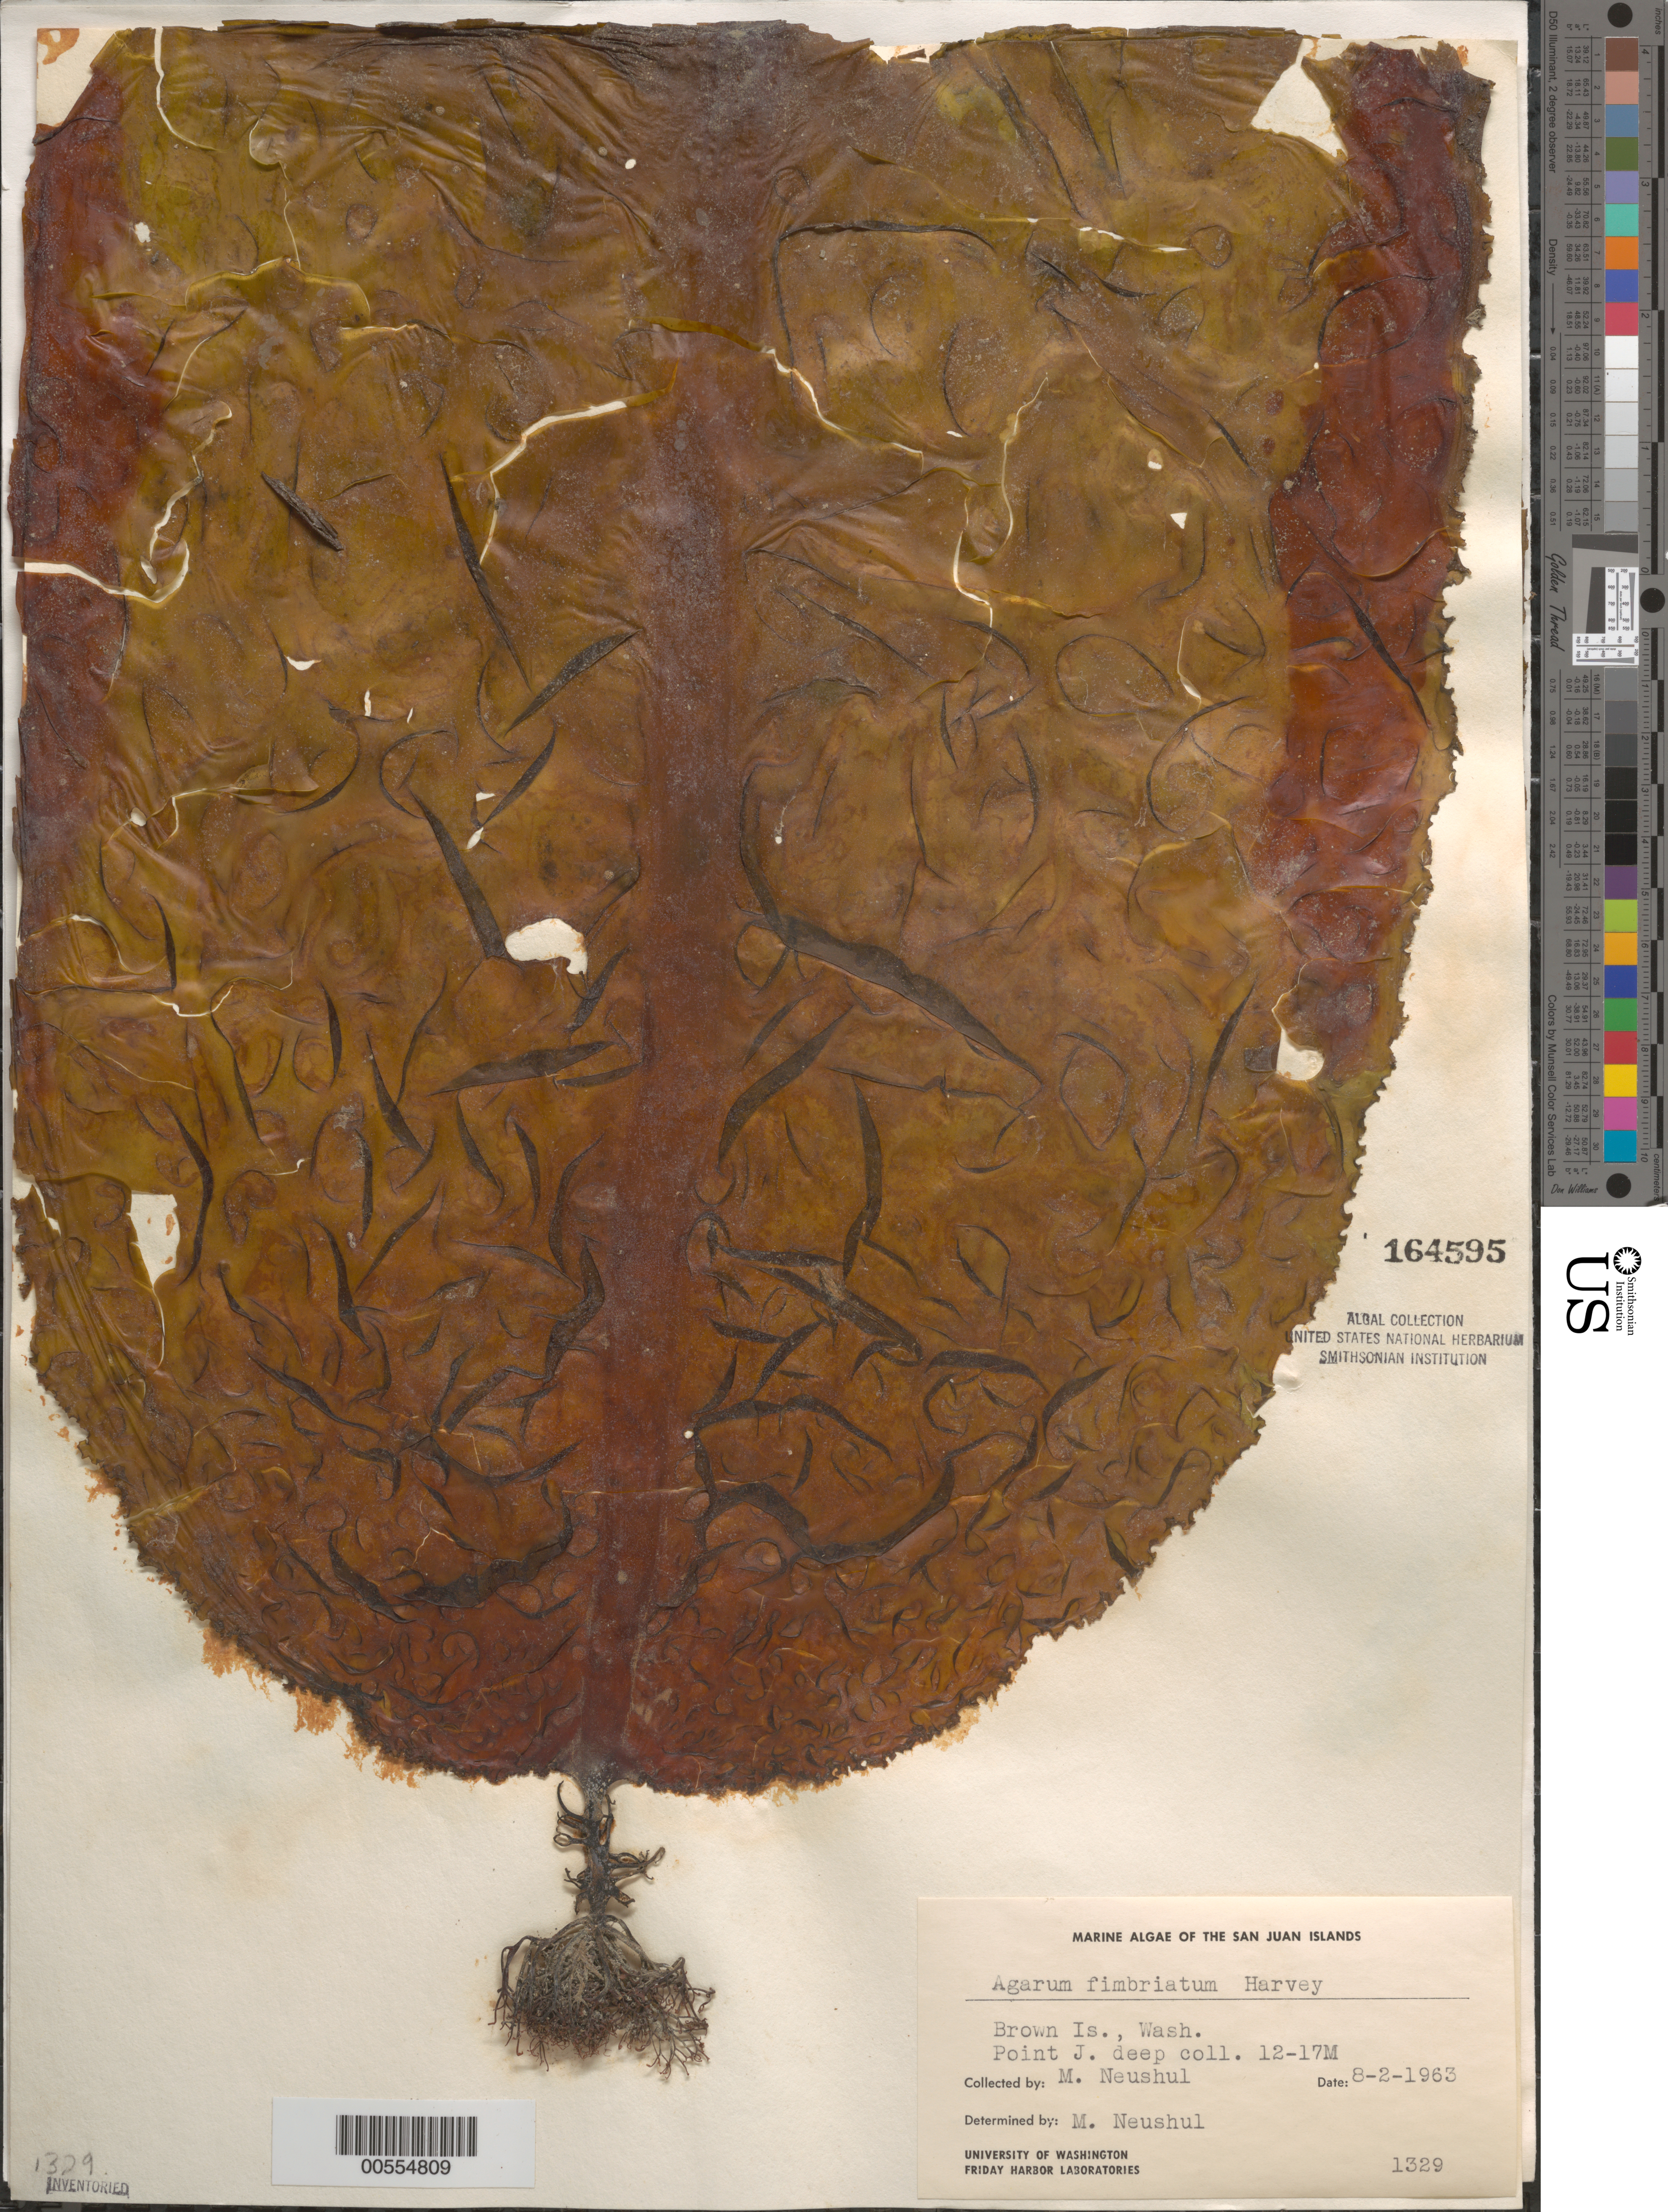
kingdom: Chromista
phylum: Ochrophyta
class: Phaeophyceae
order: Laminariales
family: Agaraceae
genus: Neoagarum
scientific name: Neoagarum fimbriatum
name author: (Harvey) H.Kawai & Hanyuda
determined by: Algae name updating Project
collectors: M. Neushul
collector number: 1329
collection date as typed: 02 Aug 1963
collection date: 1963-08-02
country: United States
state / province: Washington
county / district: San Juan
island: Brown Island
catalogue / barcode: US 164595